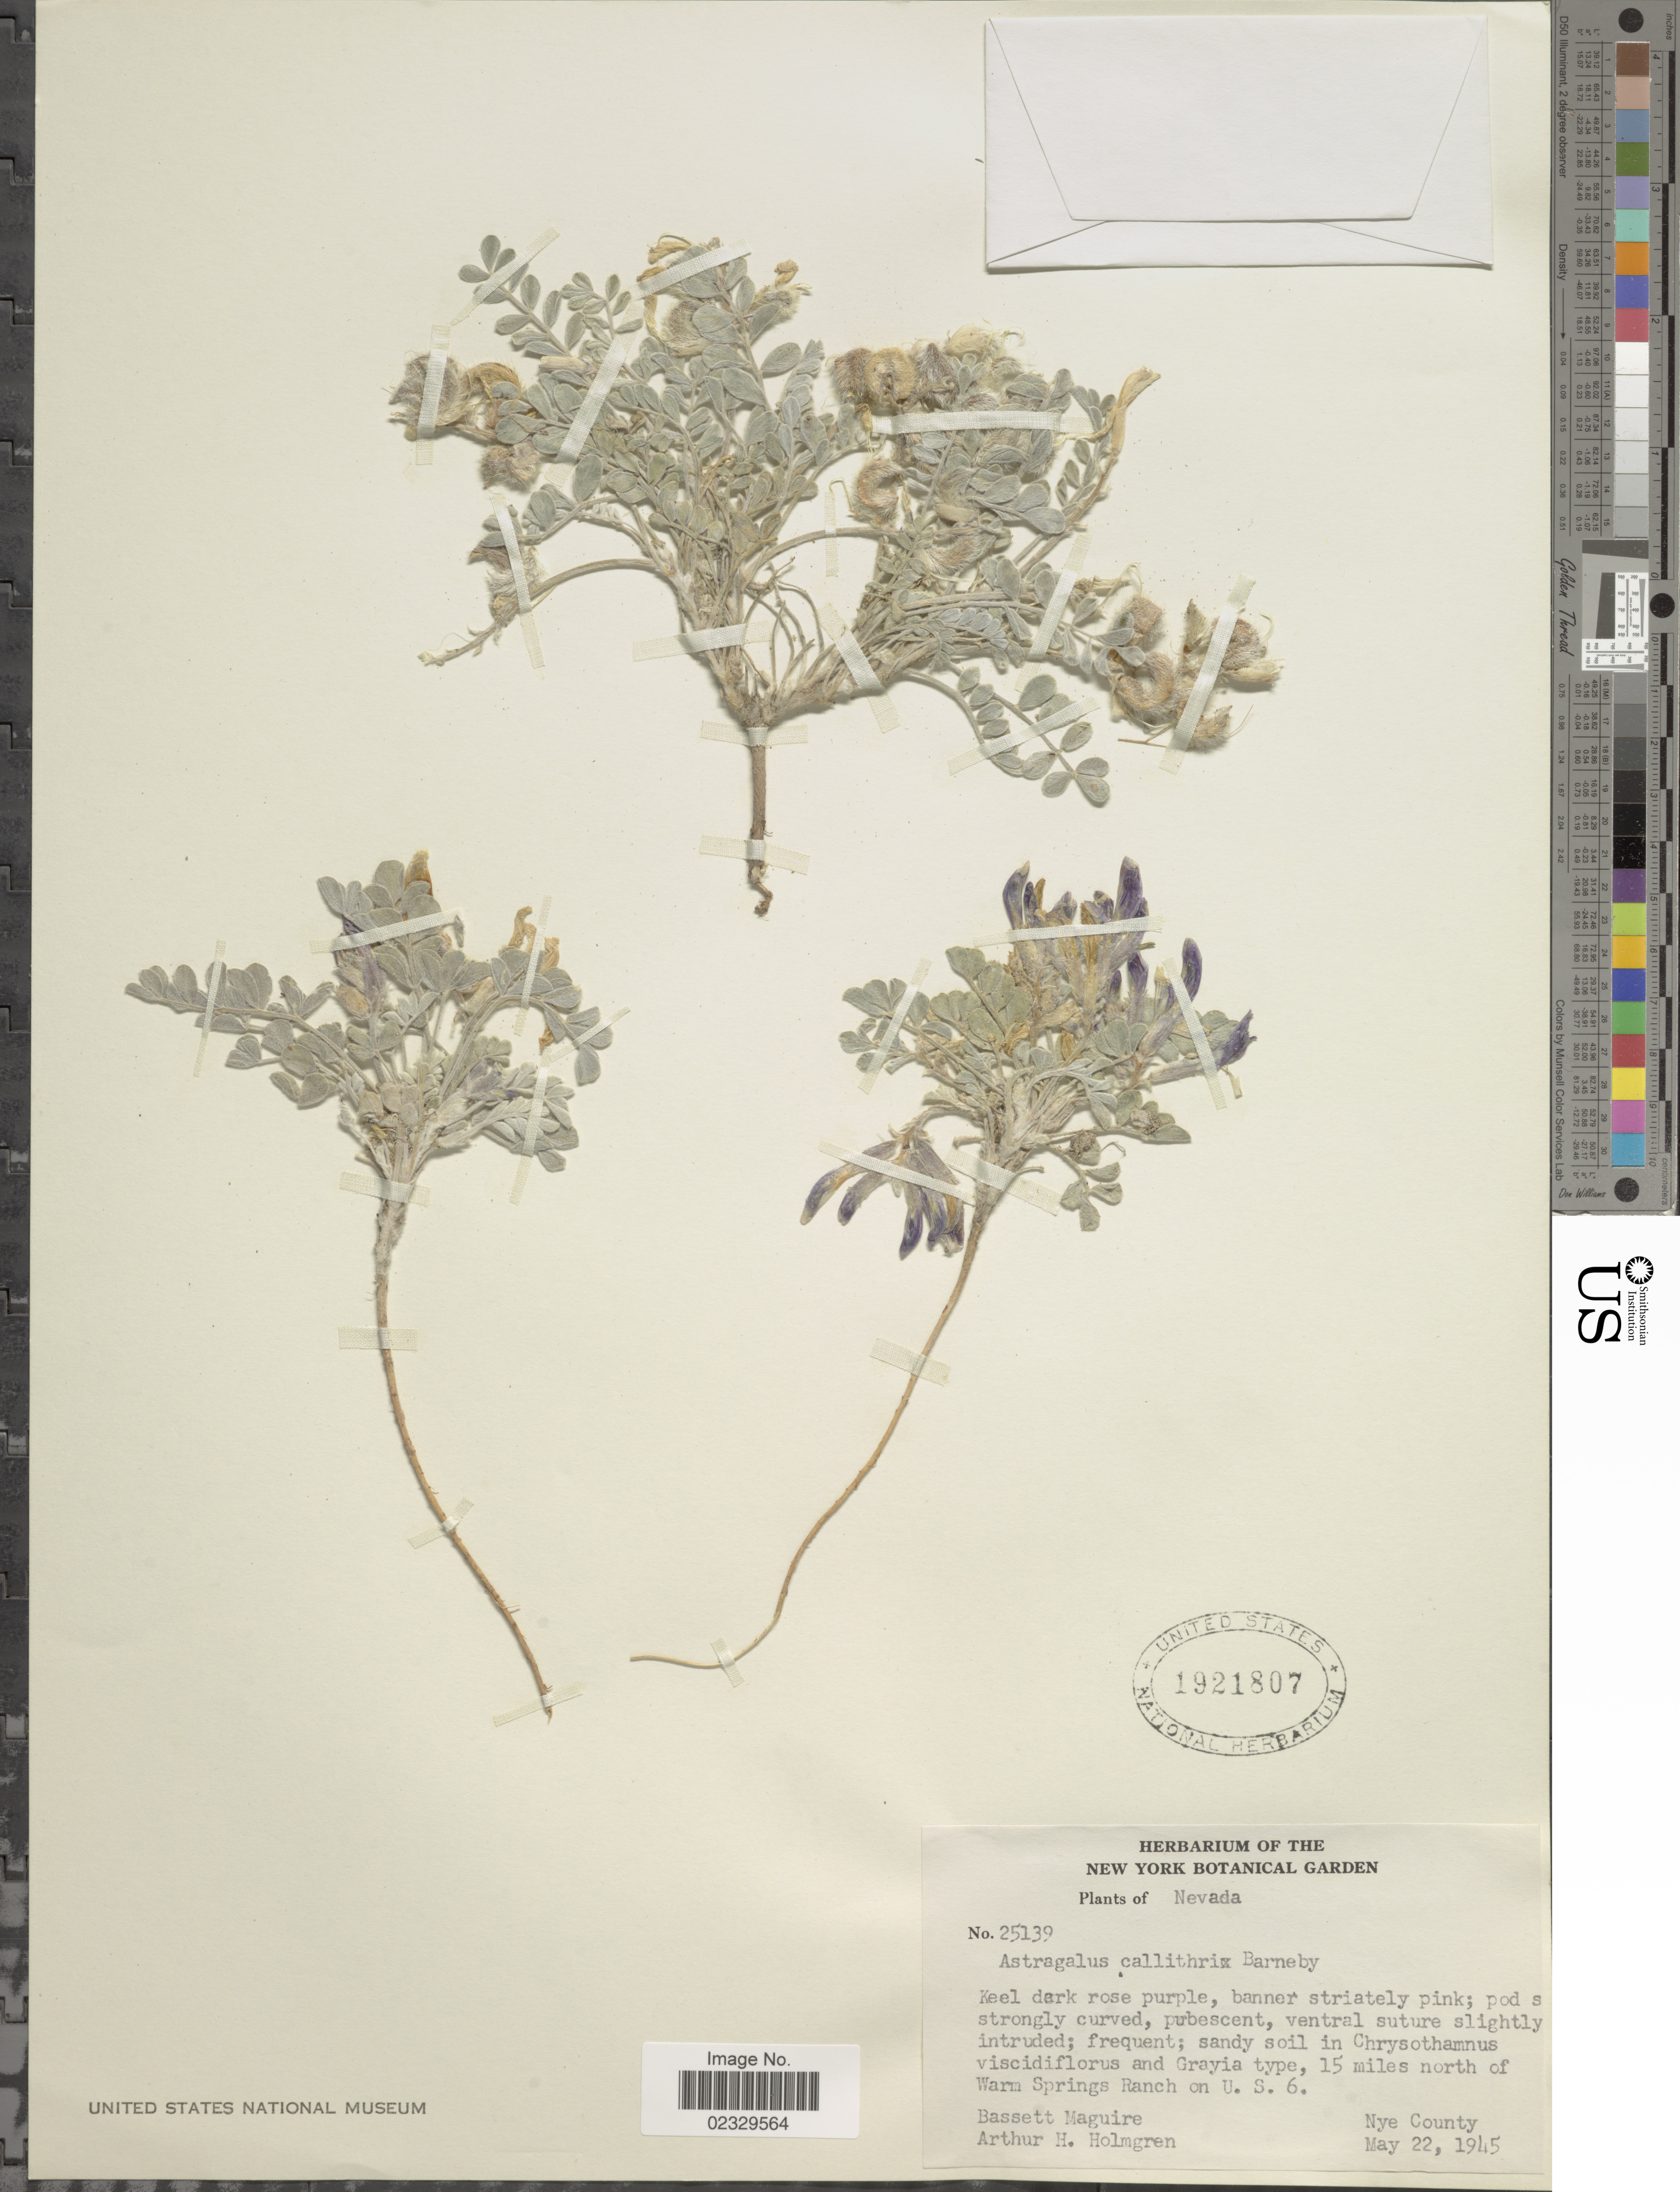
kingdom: Plantae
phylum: Tracheophyta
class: Magnoliopsida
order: Fabales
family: Fabaceae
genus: Astragalus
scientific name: Astragalus callithrix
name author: Barneby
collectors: B. Maguire & A. H. Holmgren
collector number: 25319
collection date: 1945-05-22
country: United States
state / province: Nevada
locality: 15 miles north of Warm Springs Ranch on U. S. 6. Nye County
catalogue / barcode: US 1921807